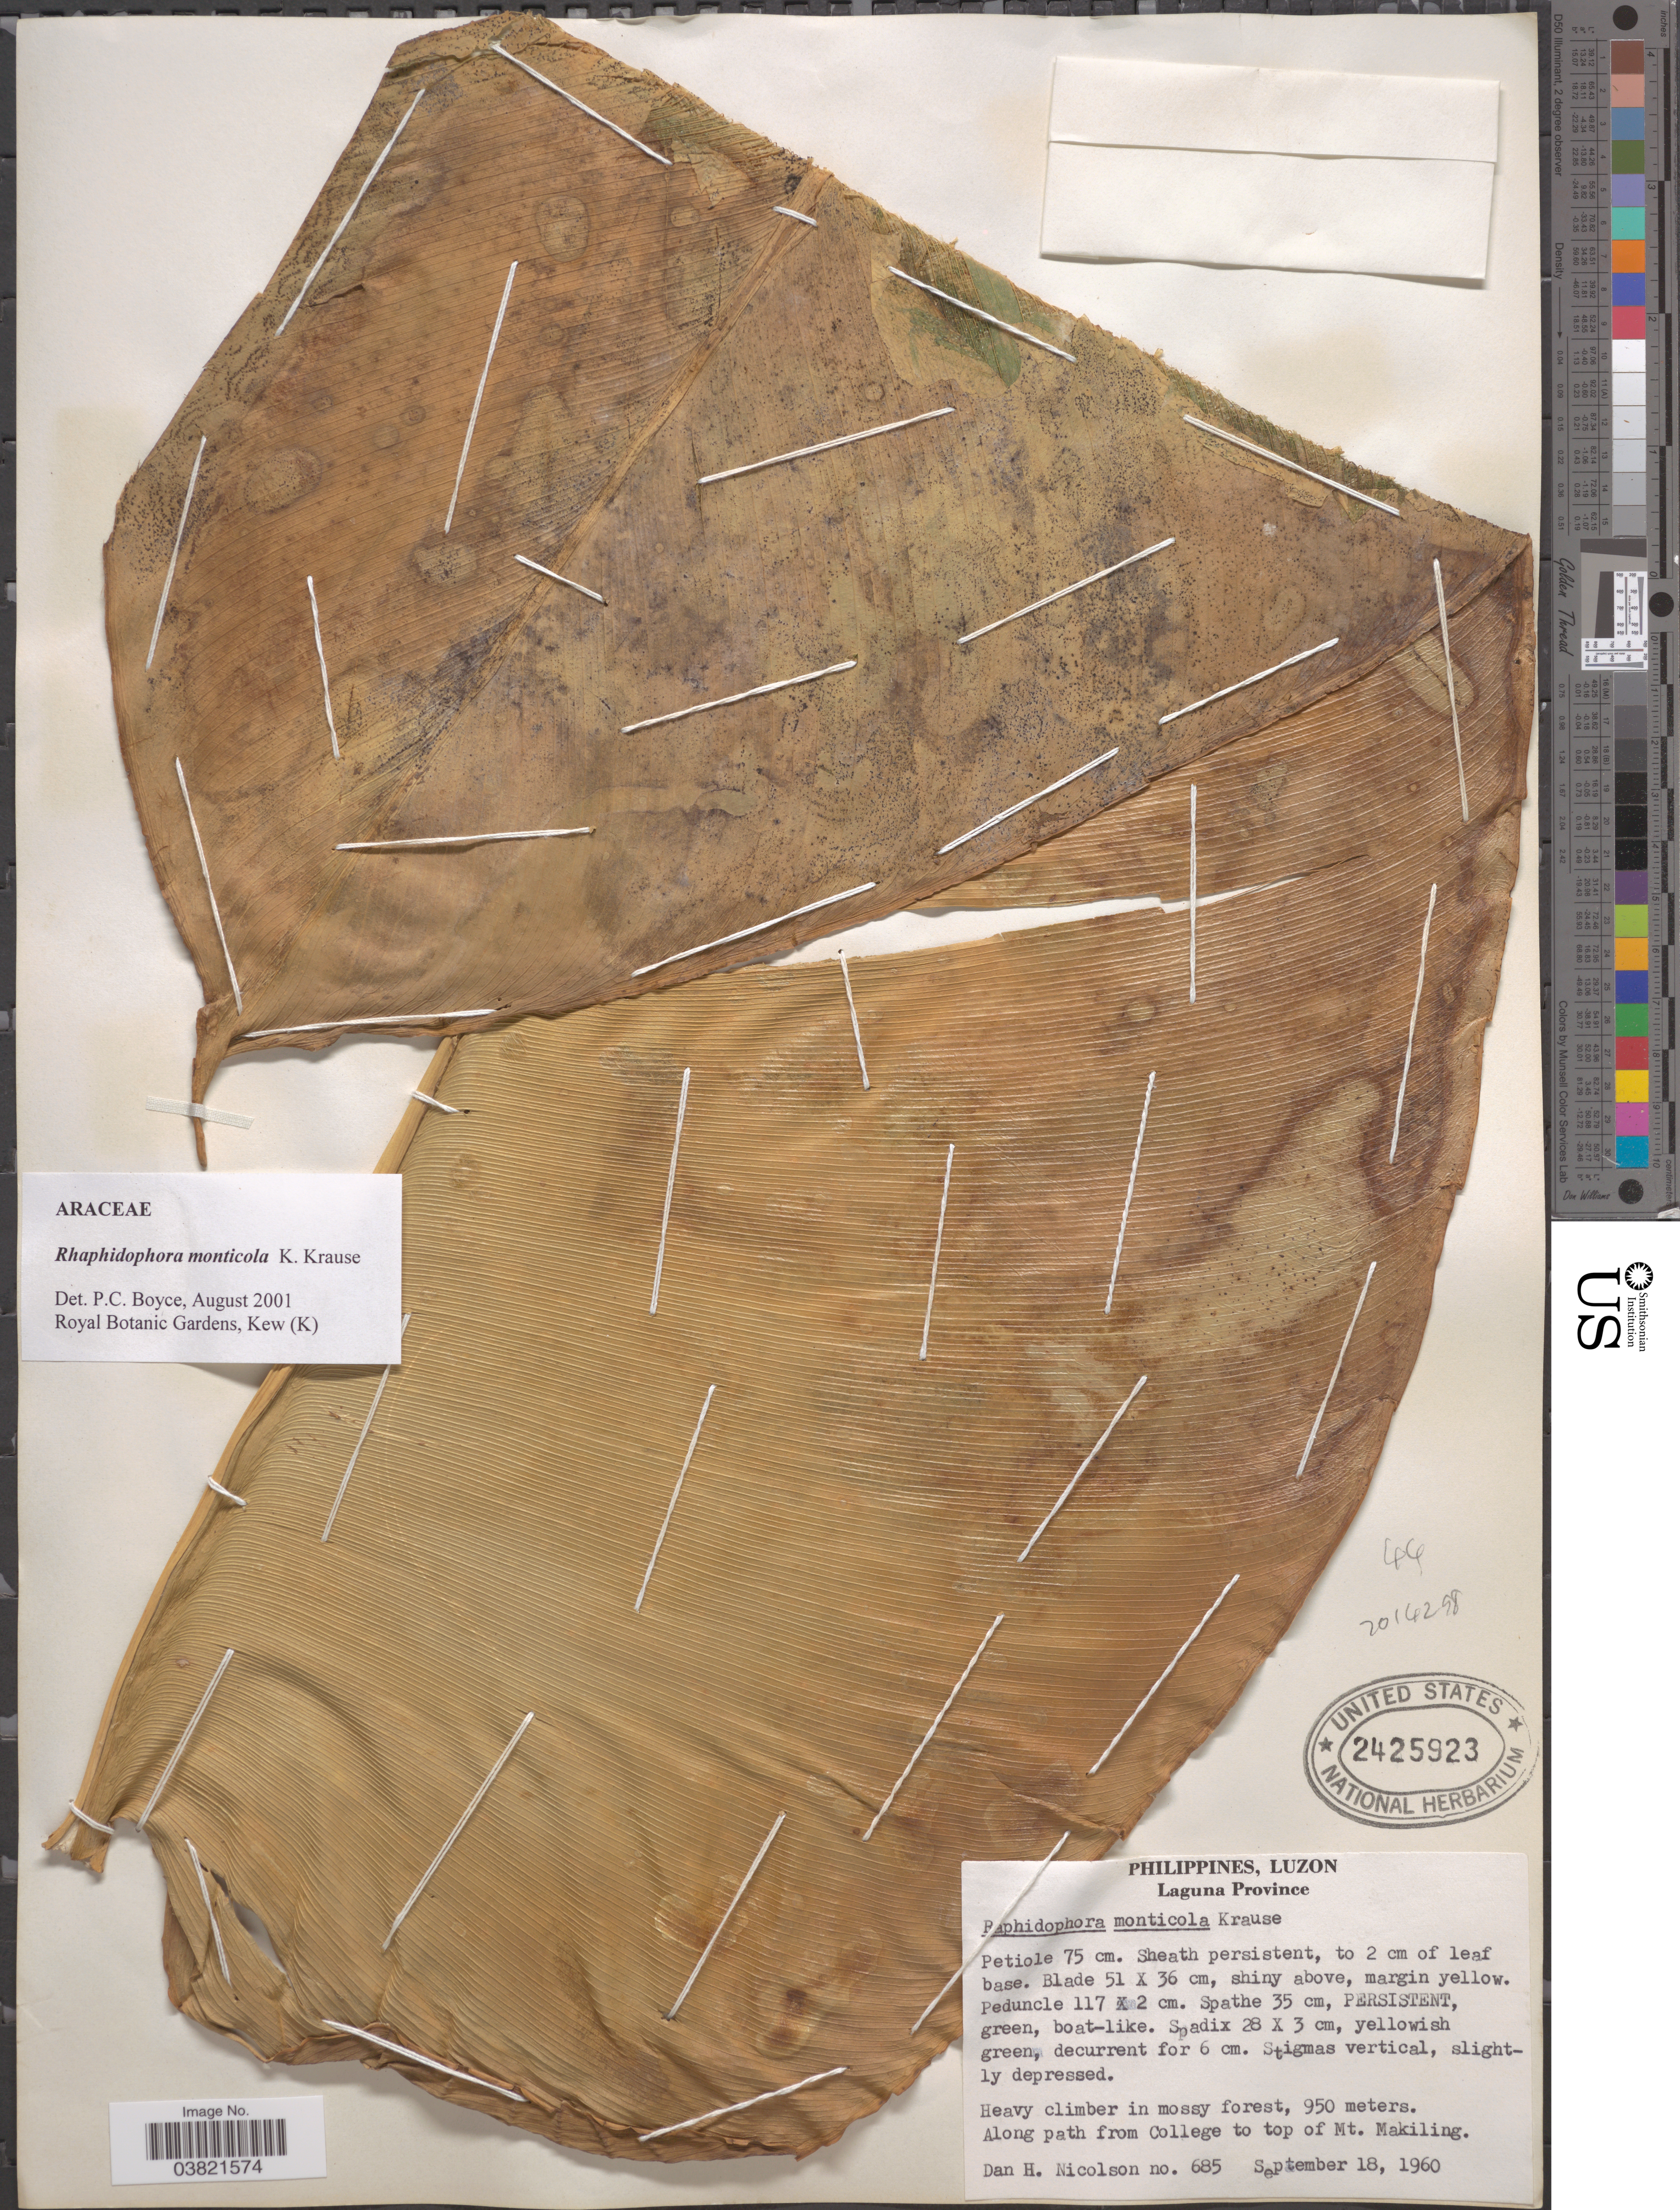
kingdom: Plantae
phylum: Tracheophyta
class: Liliopsida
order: Alismatales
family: Araceae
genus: Rhaphidophora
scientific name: Rhaphidophora monticola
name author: K. Krause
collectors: D. H. Nicolson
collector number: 685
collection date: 1960-09-18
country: Philippines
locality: Luzon. Laguna Province. Along path from College to top of Mt. Makiling.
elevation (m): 950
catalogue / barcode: US 2425923